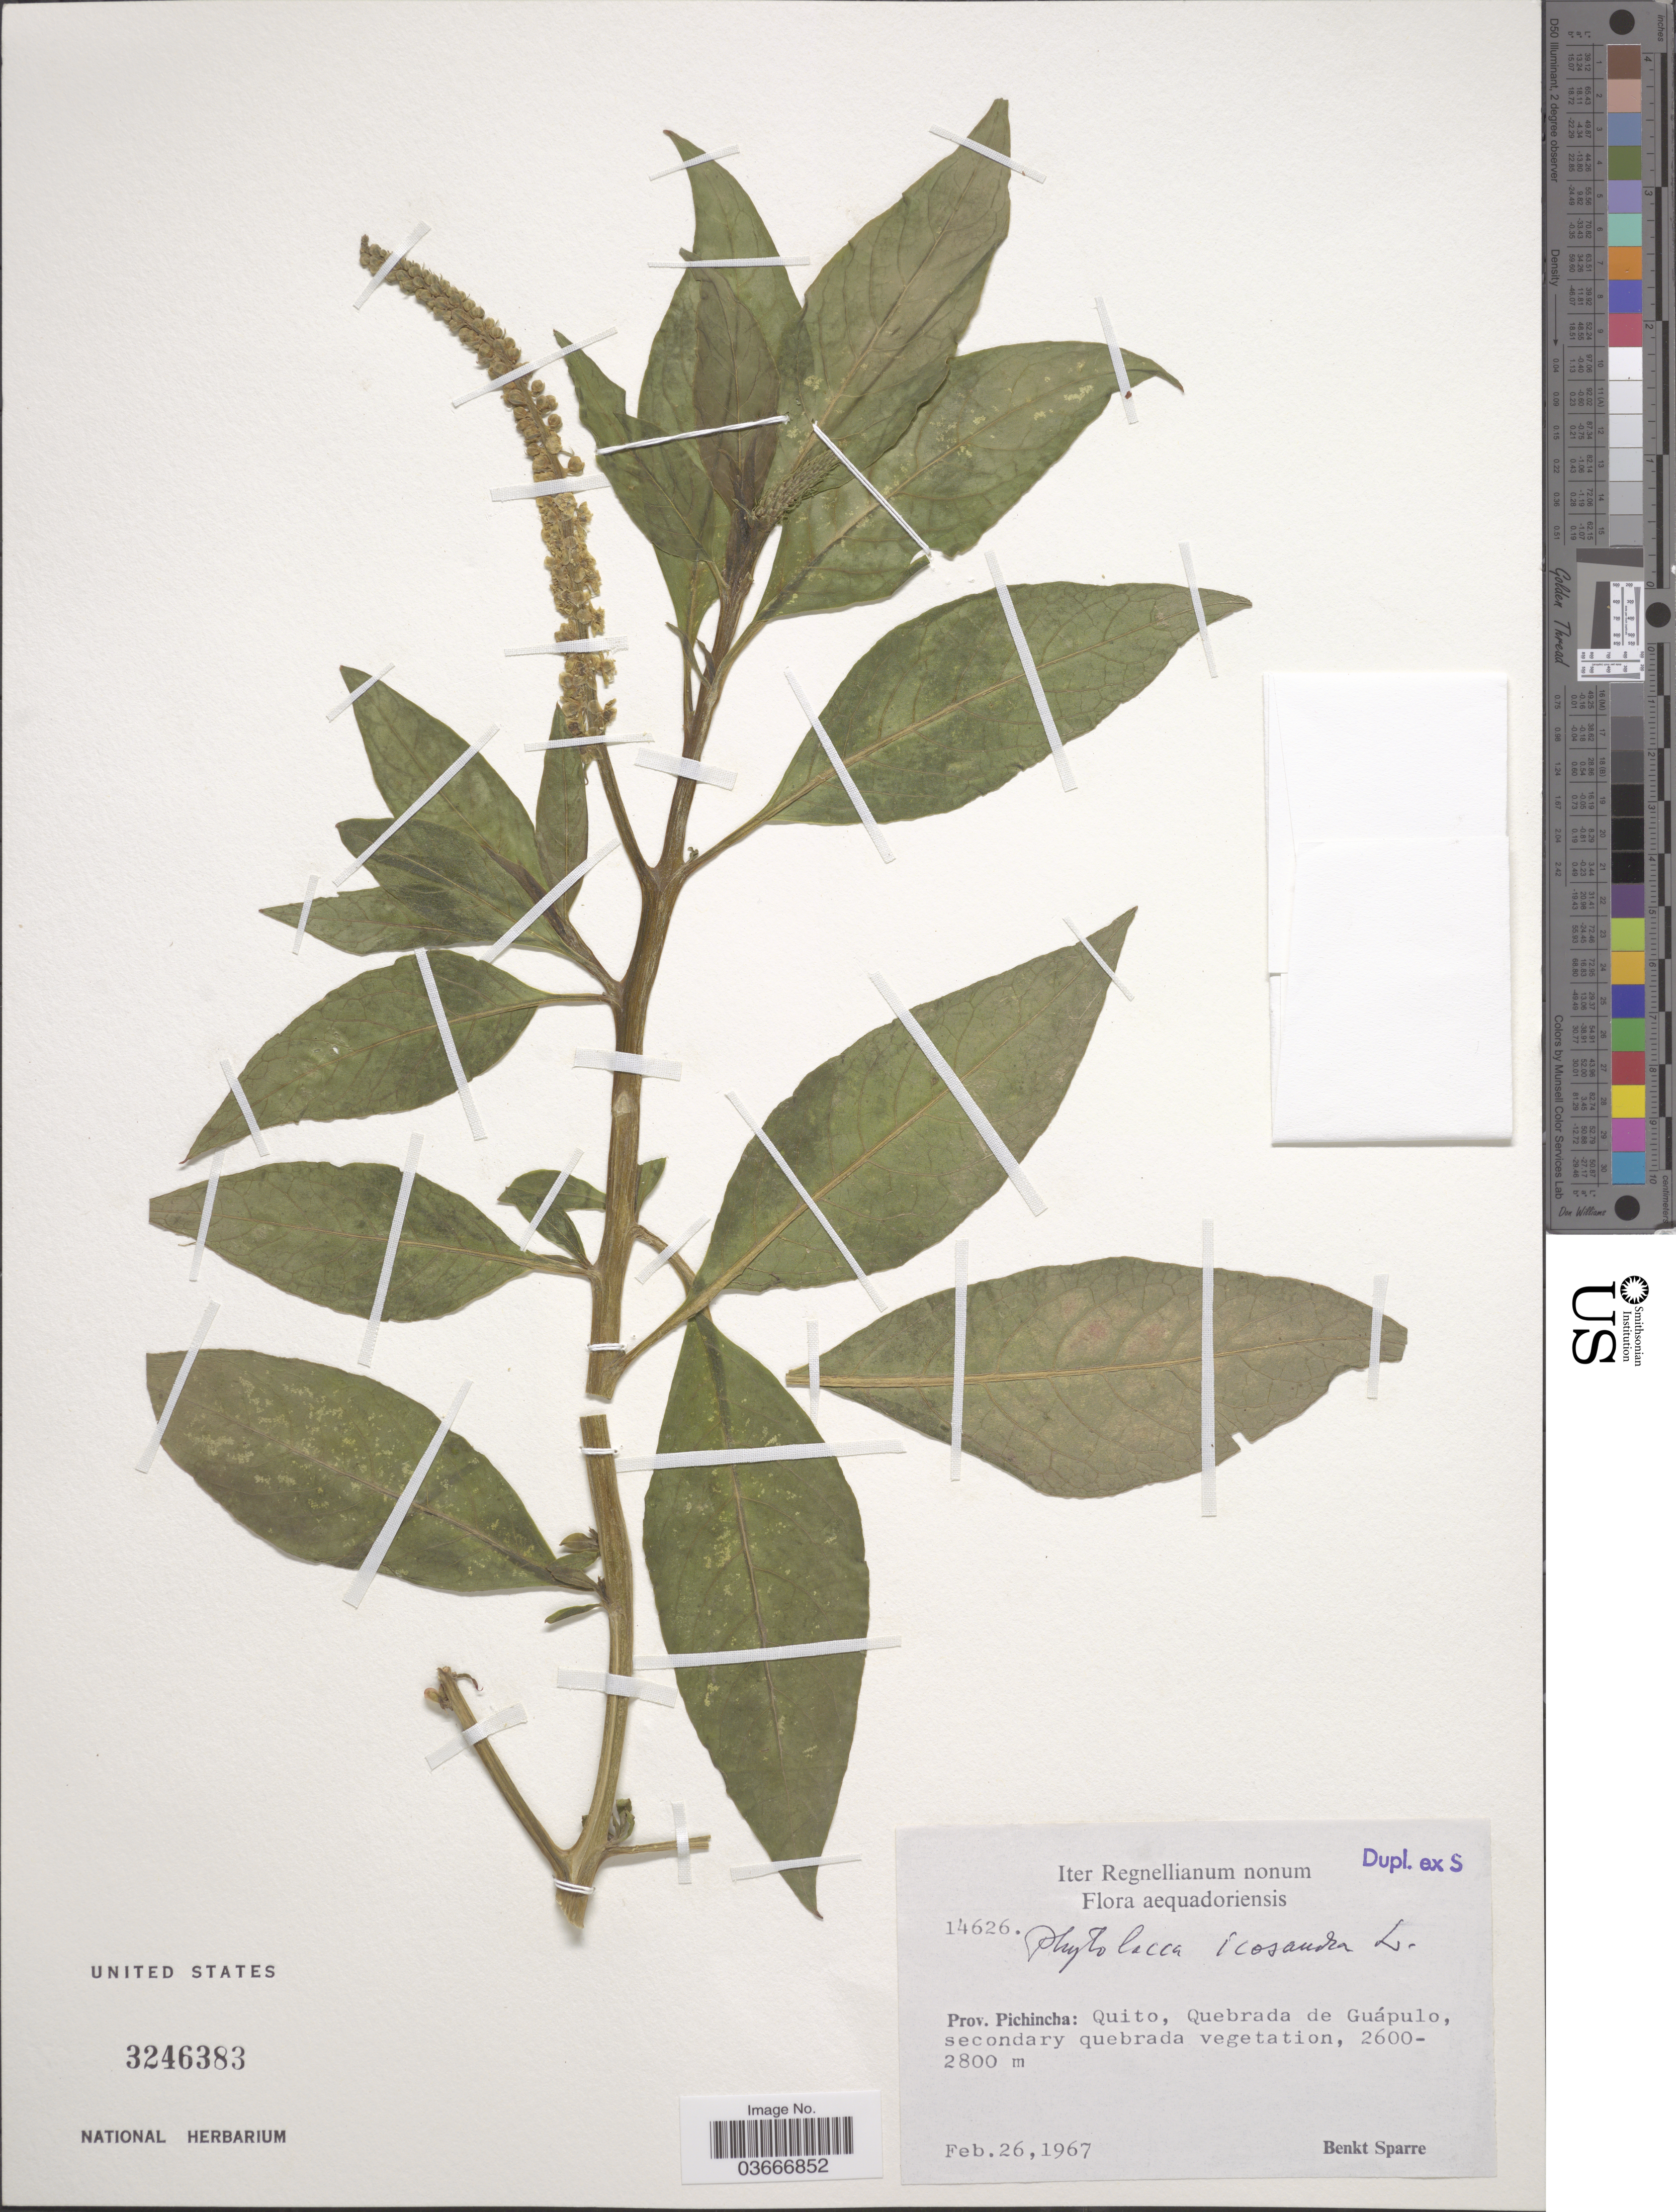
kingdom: Plantae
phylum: Tracheophyta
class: Magnoliopsida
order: Caryophyllales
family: Phytolaccaceae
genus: Phytolacca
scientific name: Phytolacca icosandra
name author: L.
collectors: B. Sparre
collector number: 14626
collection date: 1967-02-26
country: Ecuador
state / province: Pichincha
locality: Quito, Quebrada de Guápulo.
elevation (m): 2600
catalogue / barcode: US 3246383